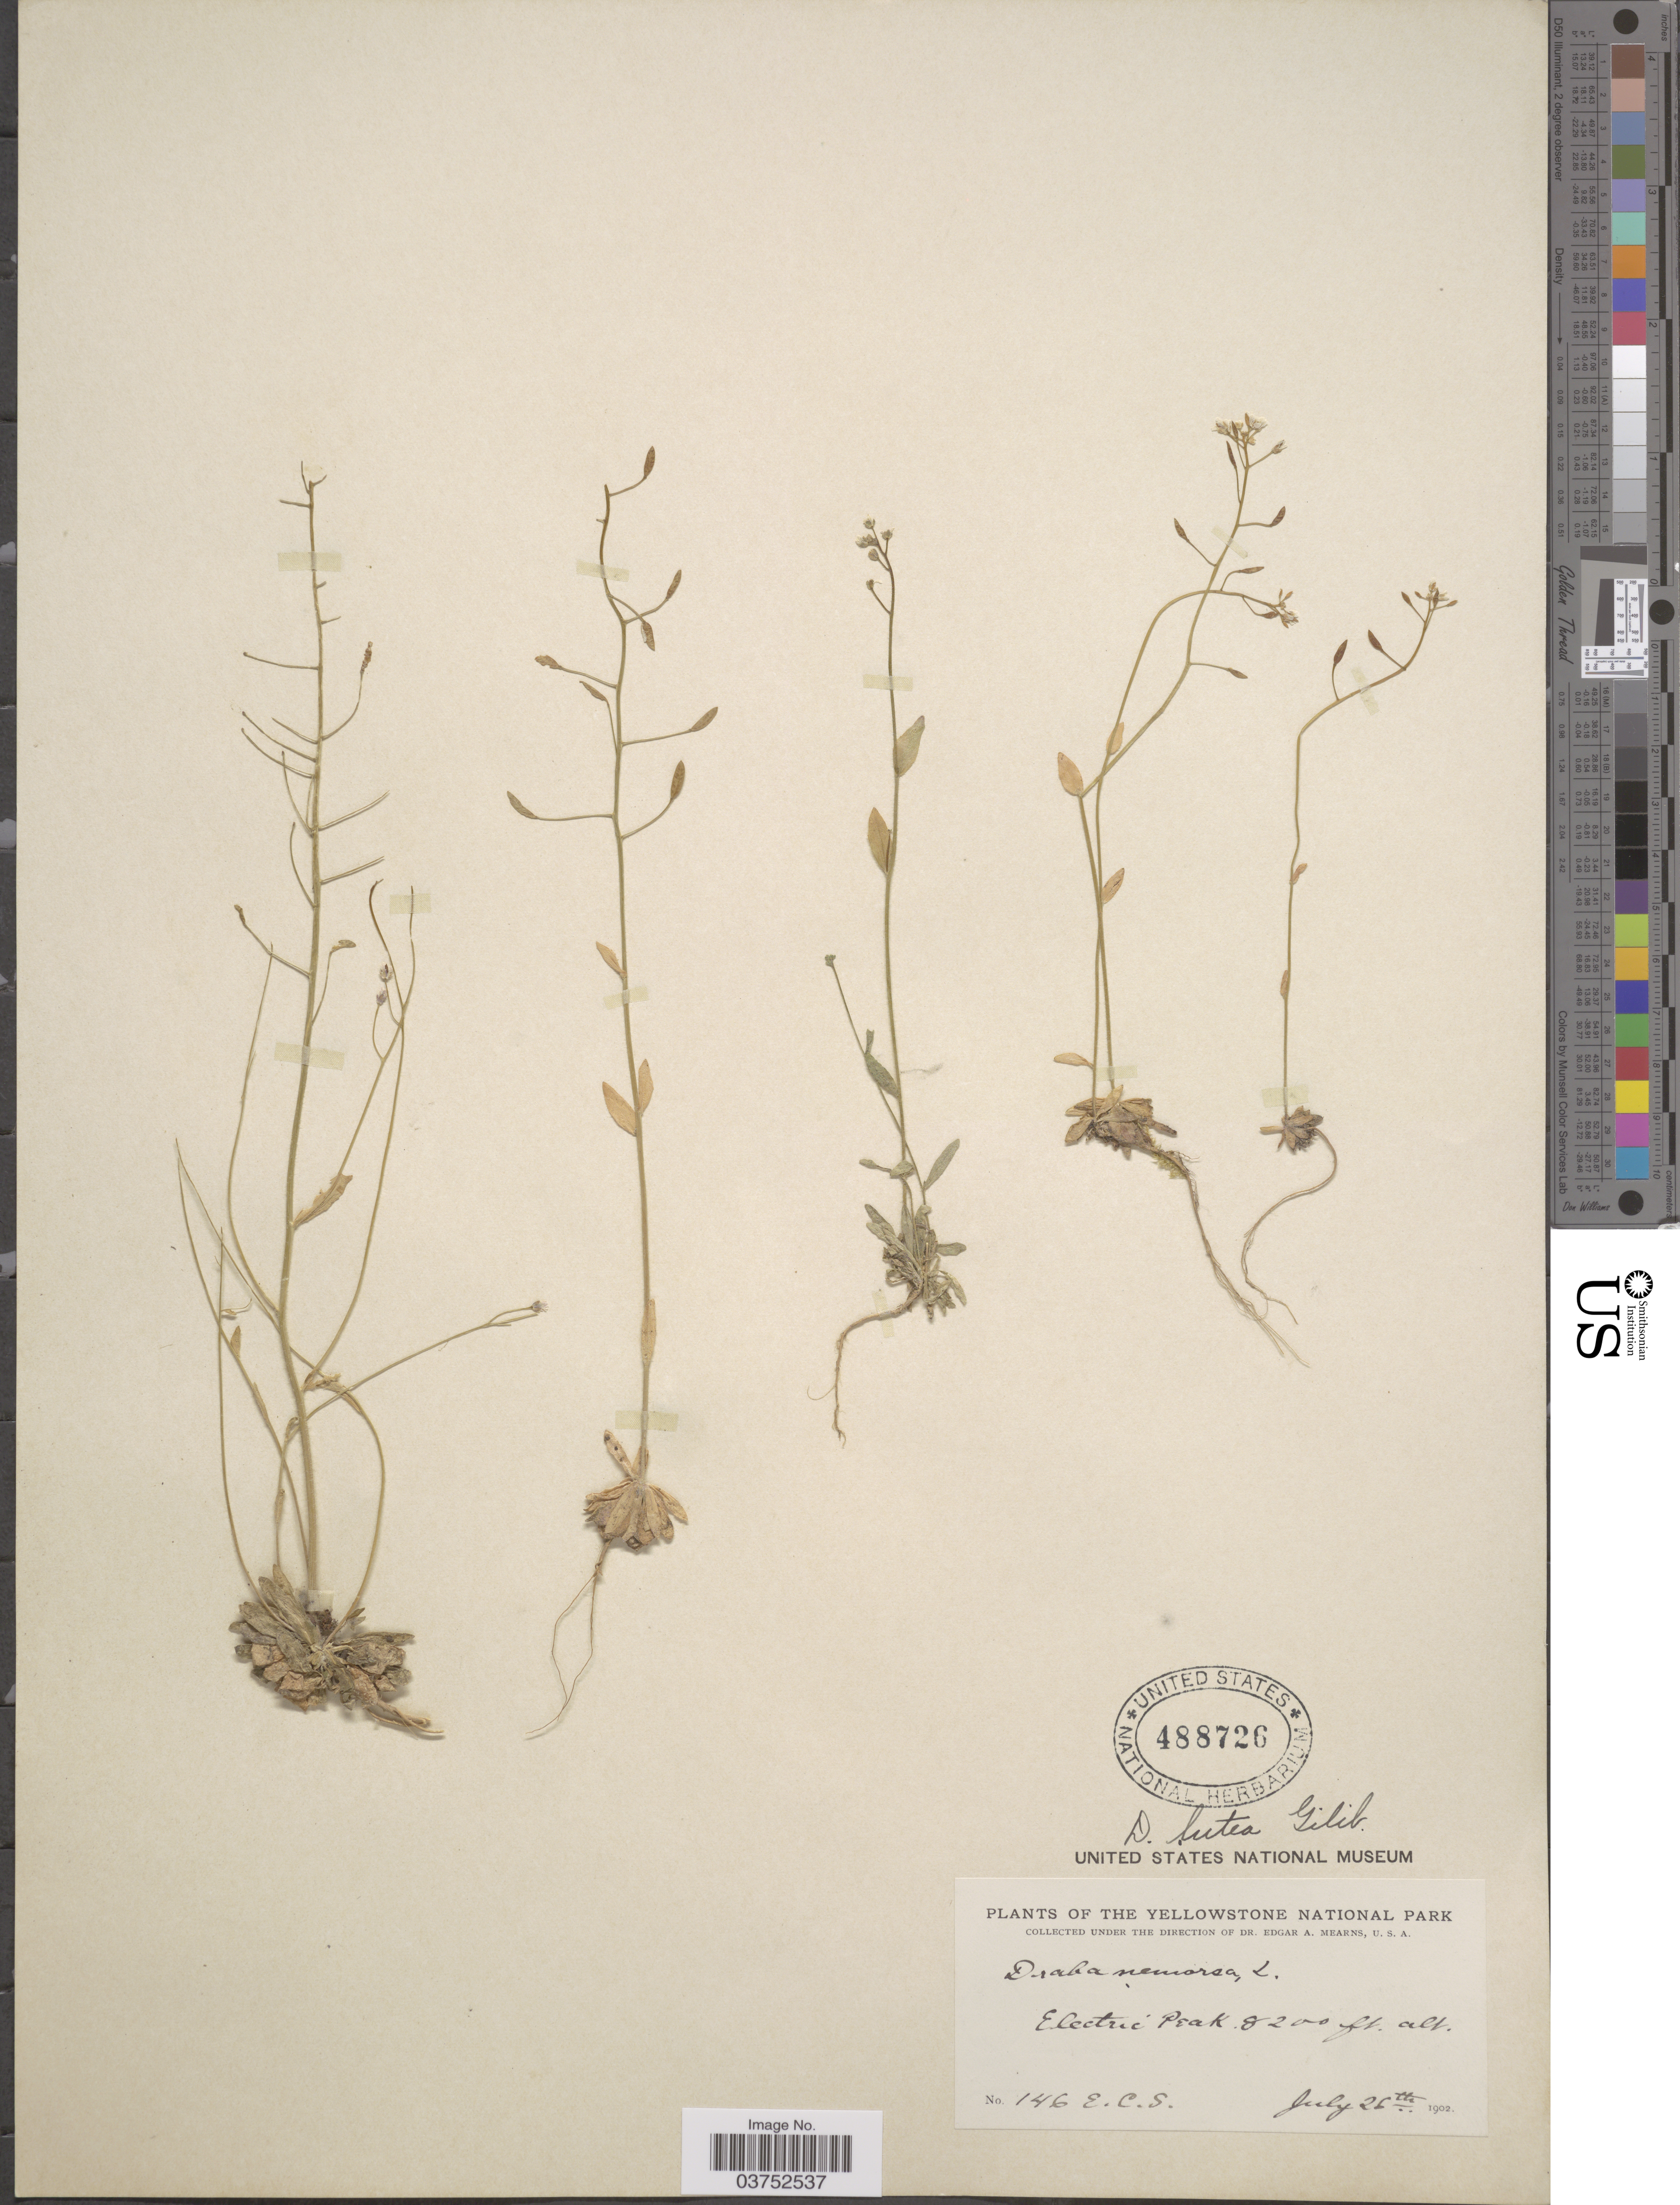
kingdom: Plantae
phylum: Tracheophyta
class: Magnoliopsida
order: Brassicales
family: Brassicaceae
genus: Draba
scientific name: Draba stenoloba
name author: Ledeb.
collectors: E. C. Smith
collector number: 146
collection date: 1902-07-26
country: United States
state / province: Montana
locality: The Yellowstone National Park. Electric Peak.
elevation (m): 2499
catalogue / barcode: US 488726